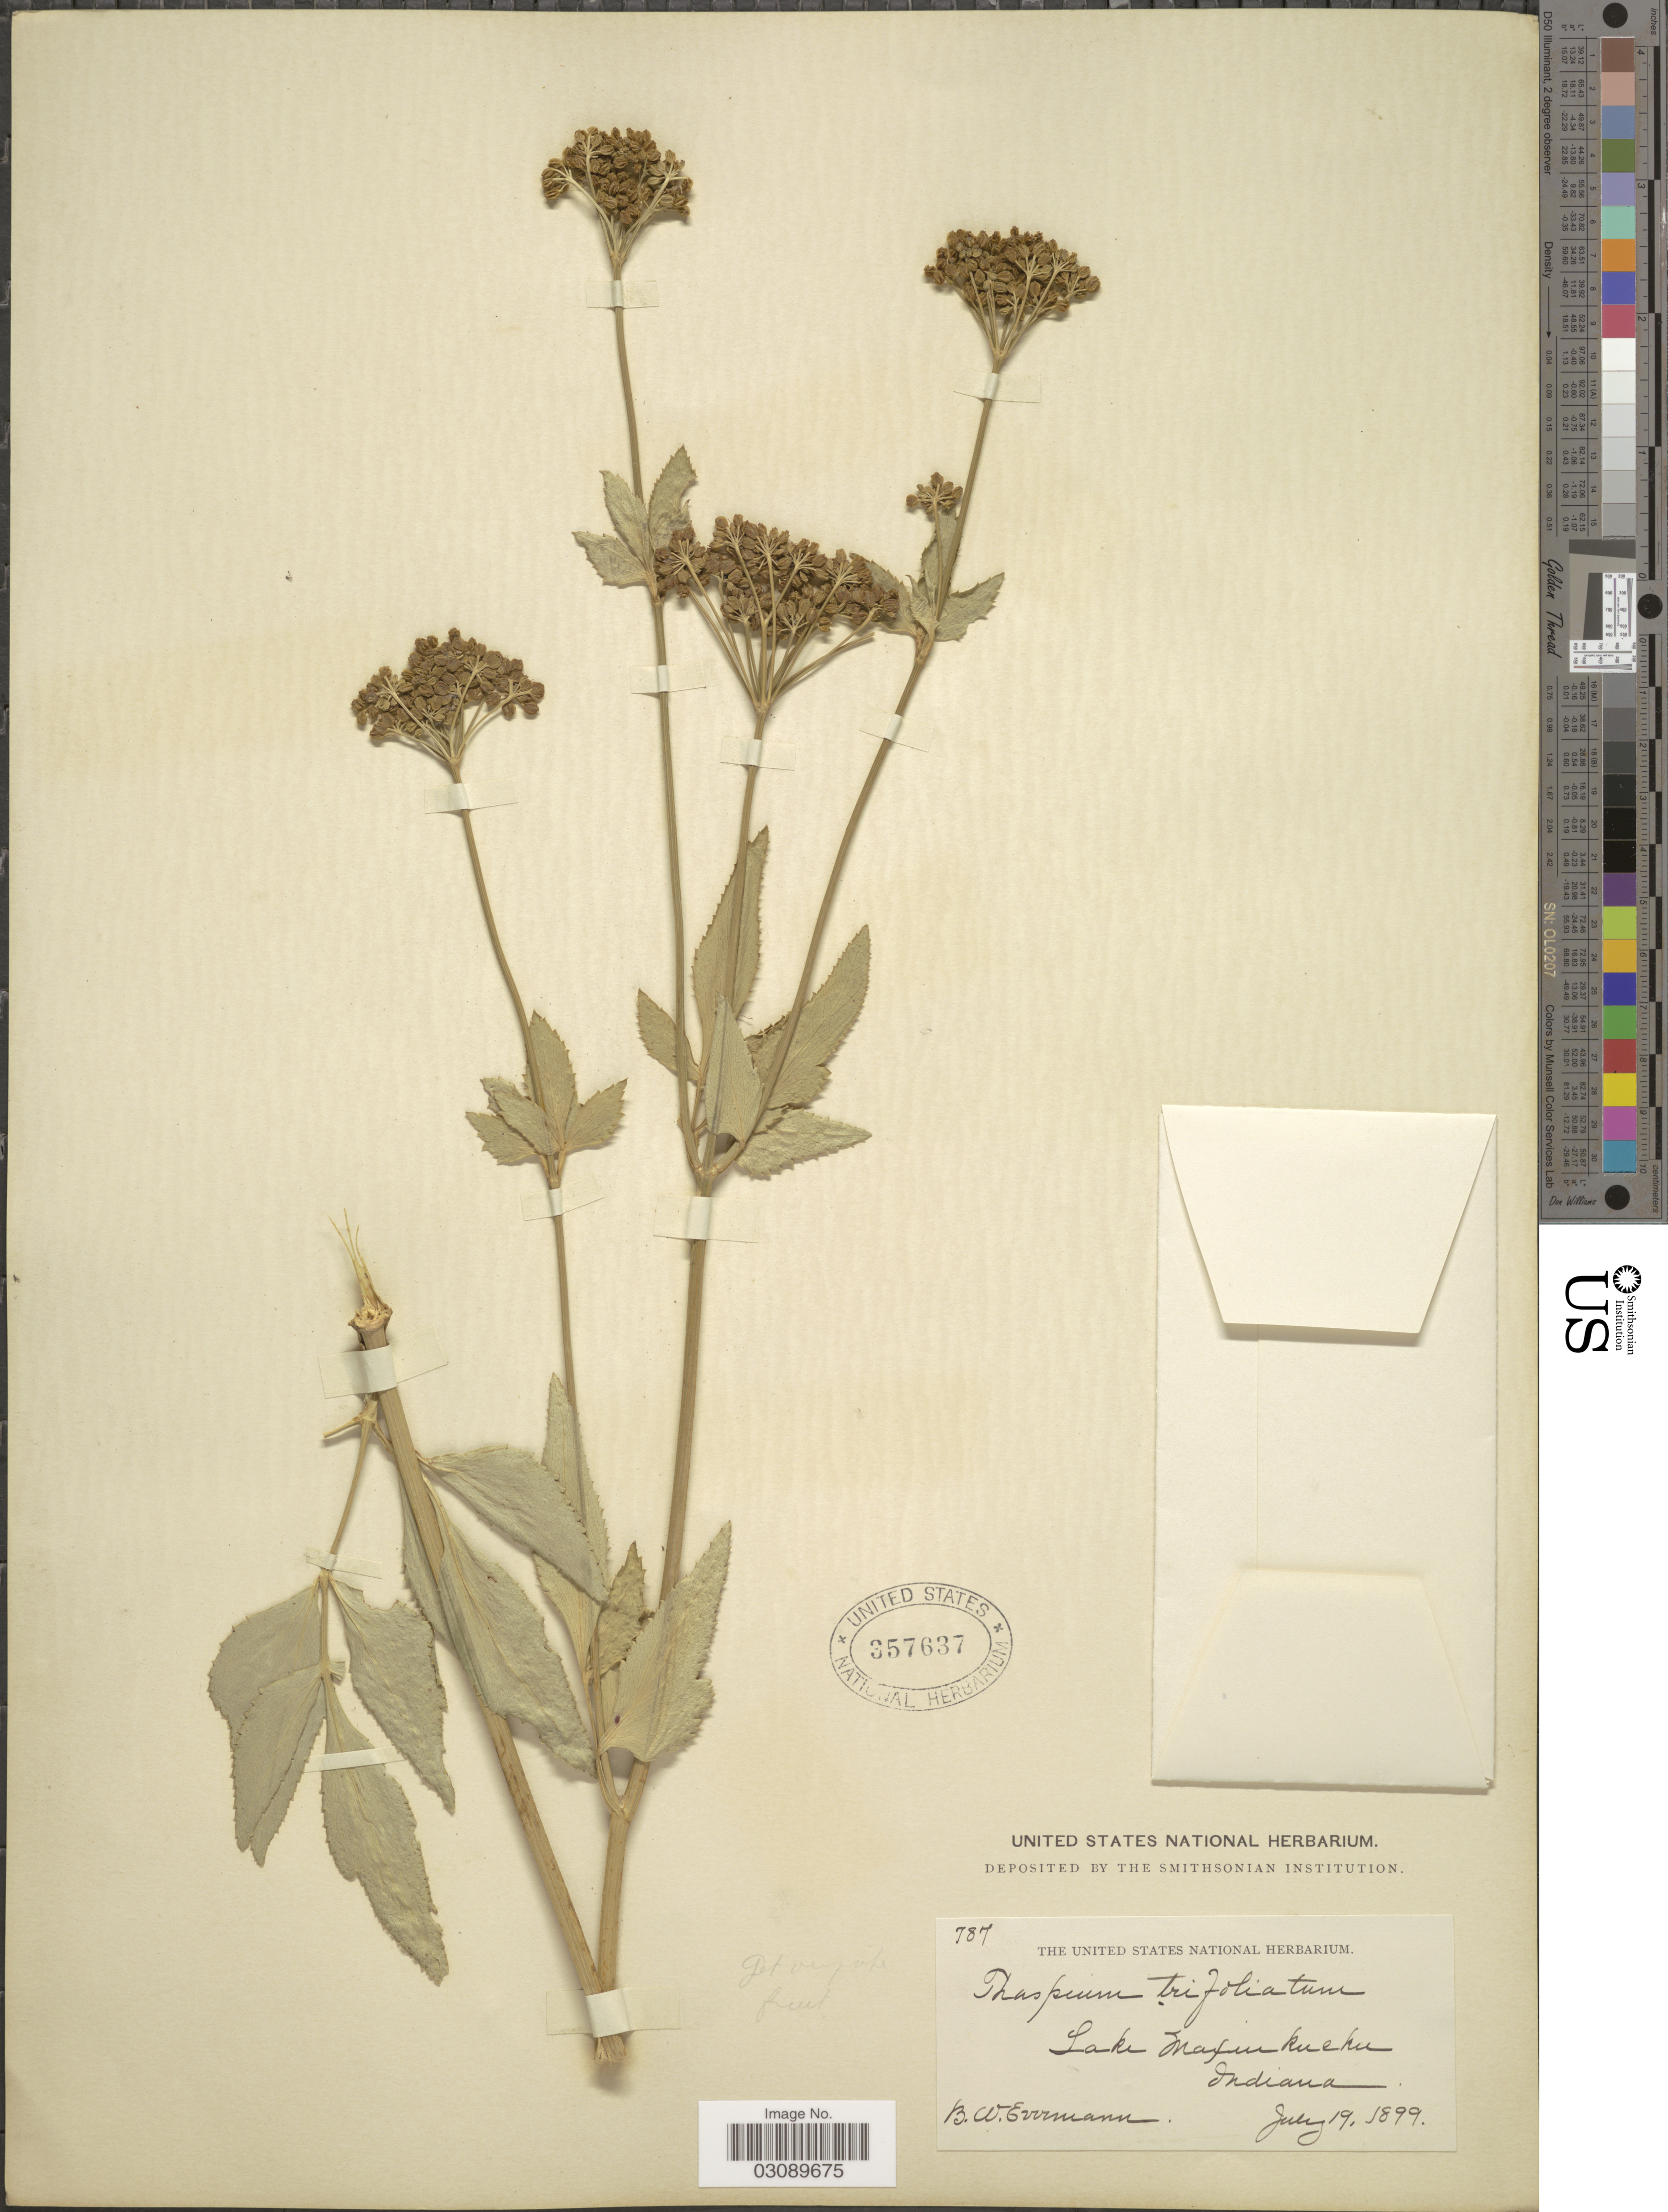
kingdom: Plantae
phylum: Tracheophyta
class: Magnoliopsida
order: Apiales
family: Apiaceae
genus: Thaspium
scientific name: Thaspium trifoliatum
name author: (L.) A. Gray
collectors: B. W. Evermann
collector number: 787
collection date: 1899-07-19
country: United States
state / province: Indiana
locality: Lake Maxinkuckee.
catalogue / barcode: US 357637